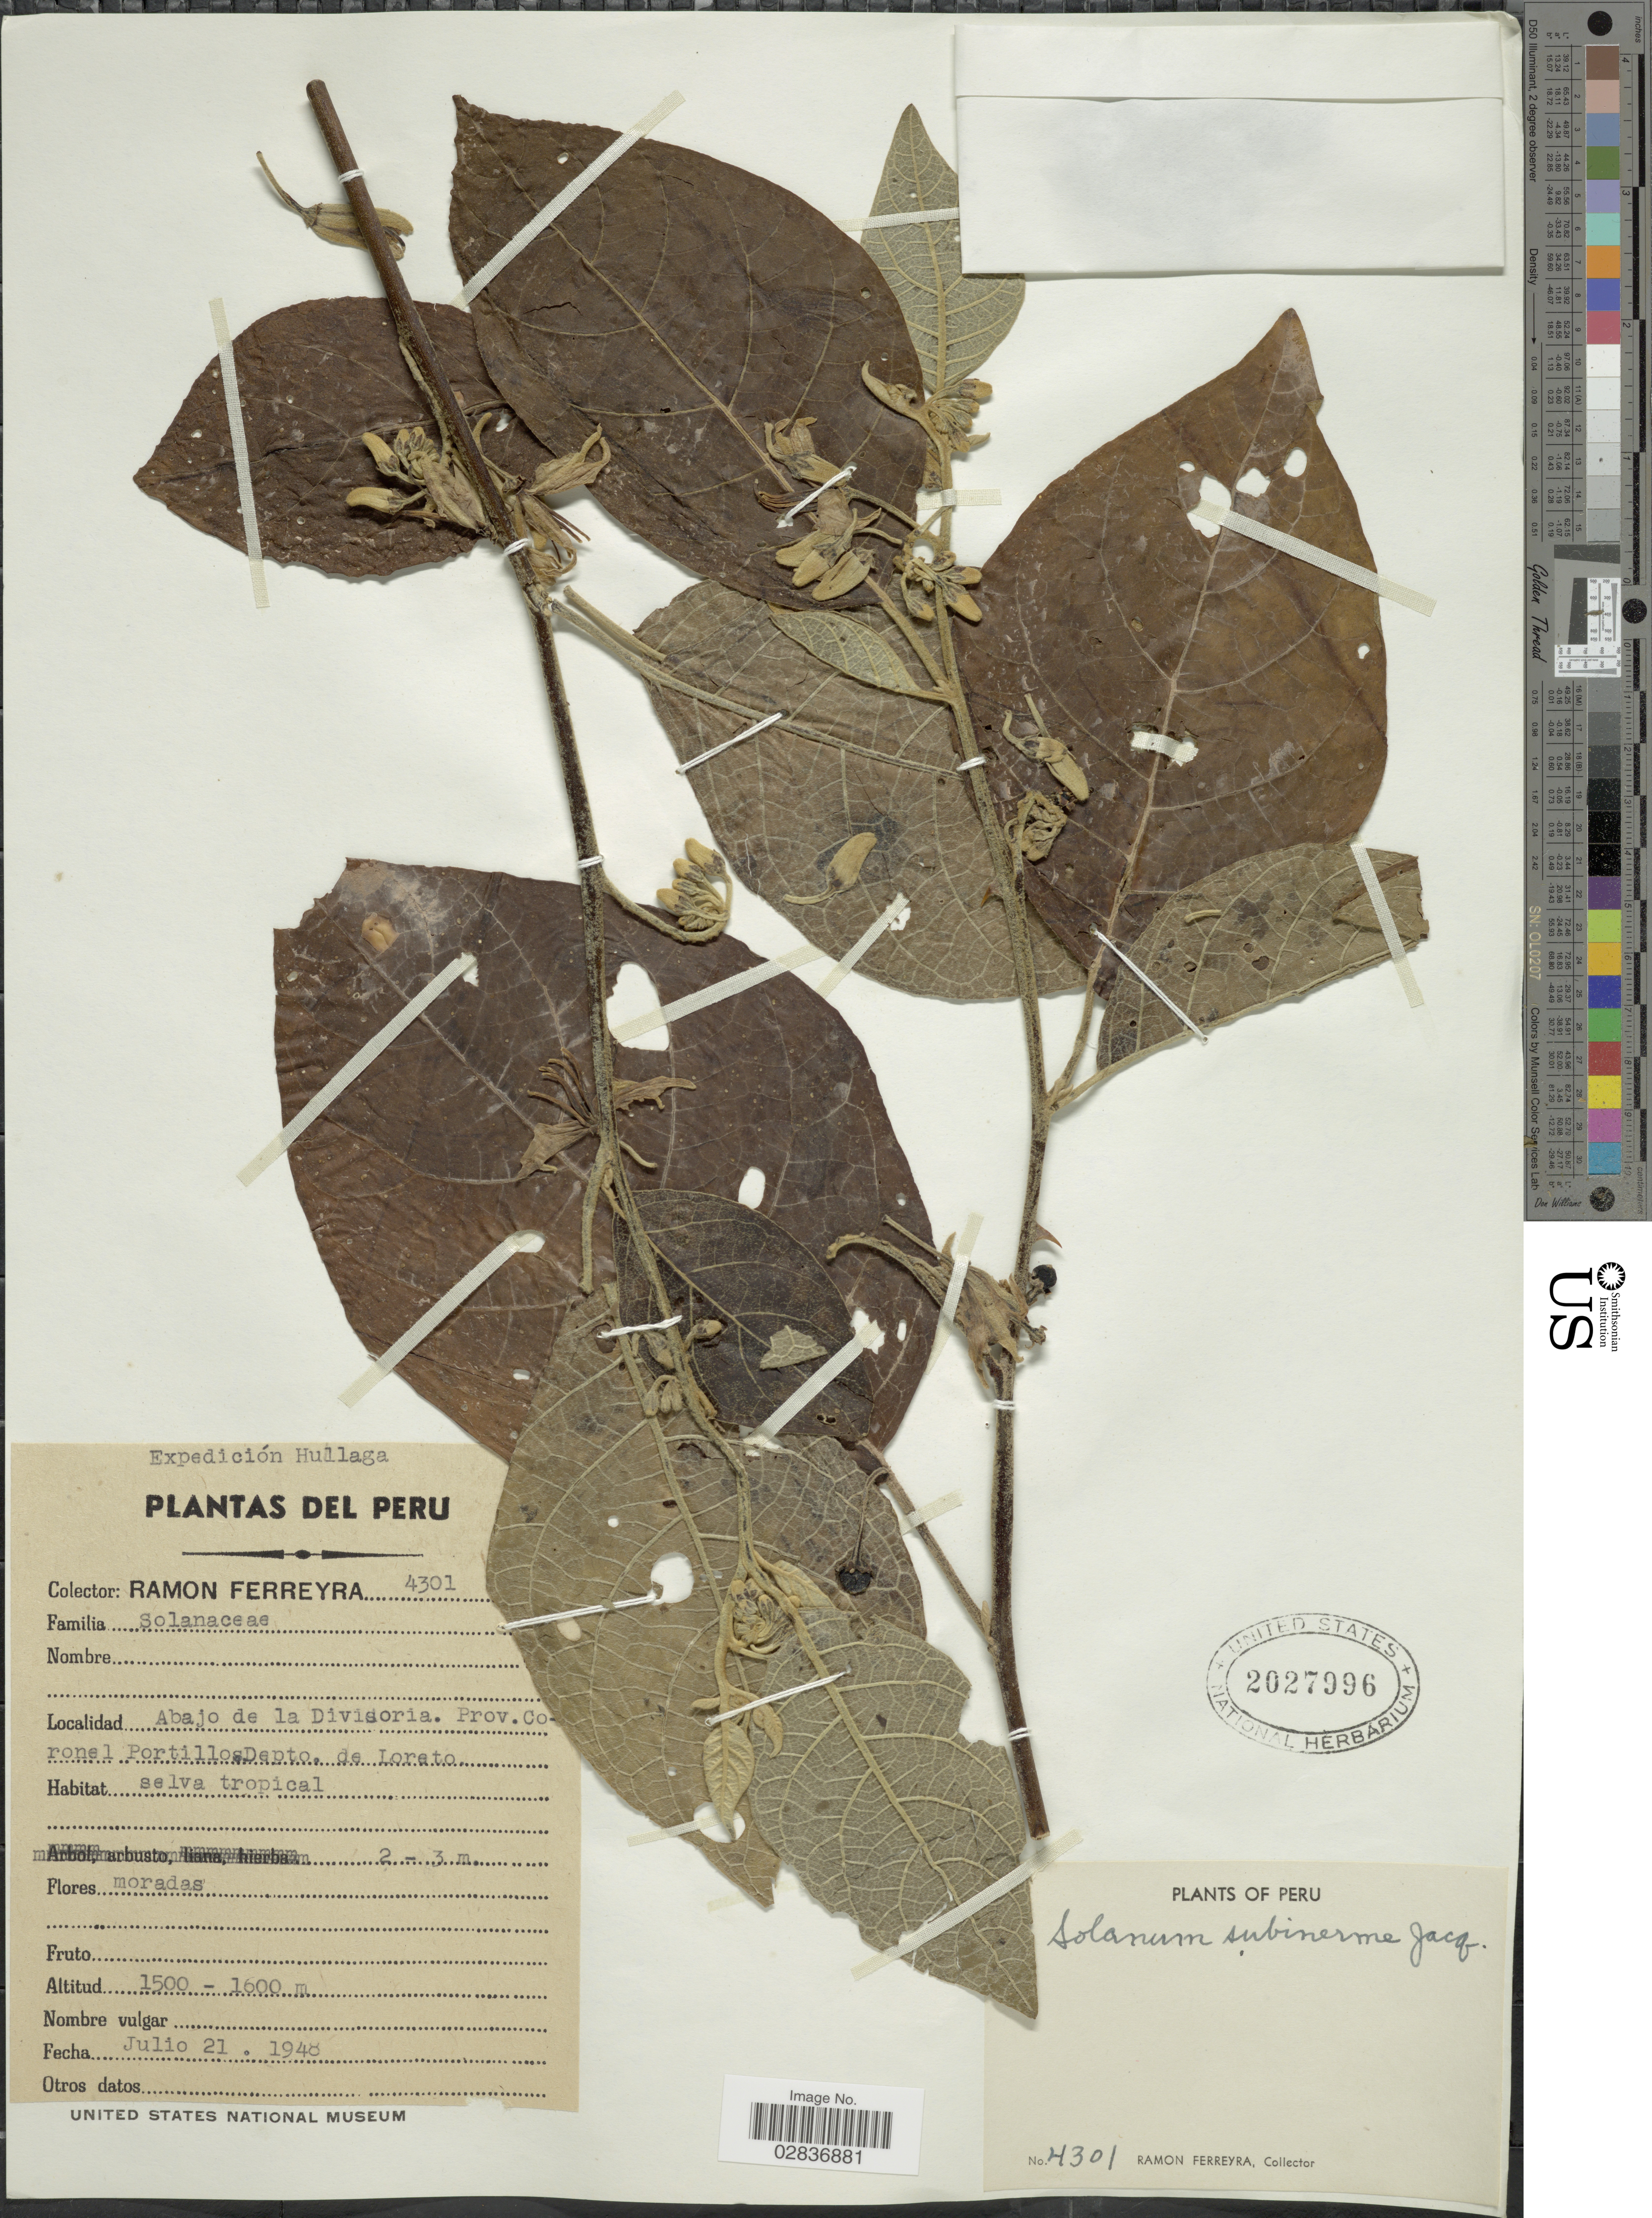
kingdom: Plantae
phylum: Tracheophyta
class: Magnoliopsida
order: Solanales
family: Solanaceae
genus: Solanum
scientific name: Solanum subinerme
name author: Jacq.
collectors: R. A. Ferreyra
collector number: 4301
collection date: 1948-07-21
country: Peru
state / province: Loreto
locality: Hullaga, Abajo de la Divisoria. Prov. Coronel Portillos, Depto. de Loreto.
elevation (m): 1500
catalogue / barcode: US 2027996